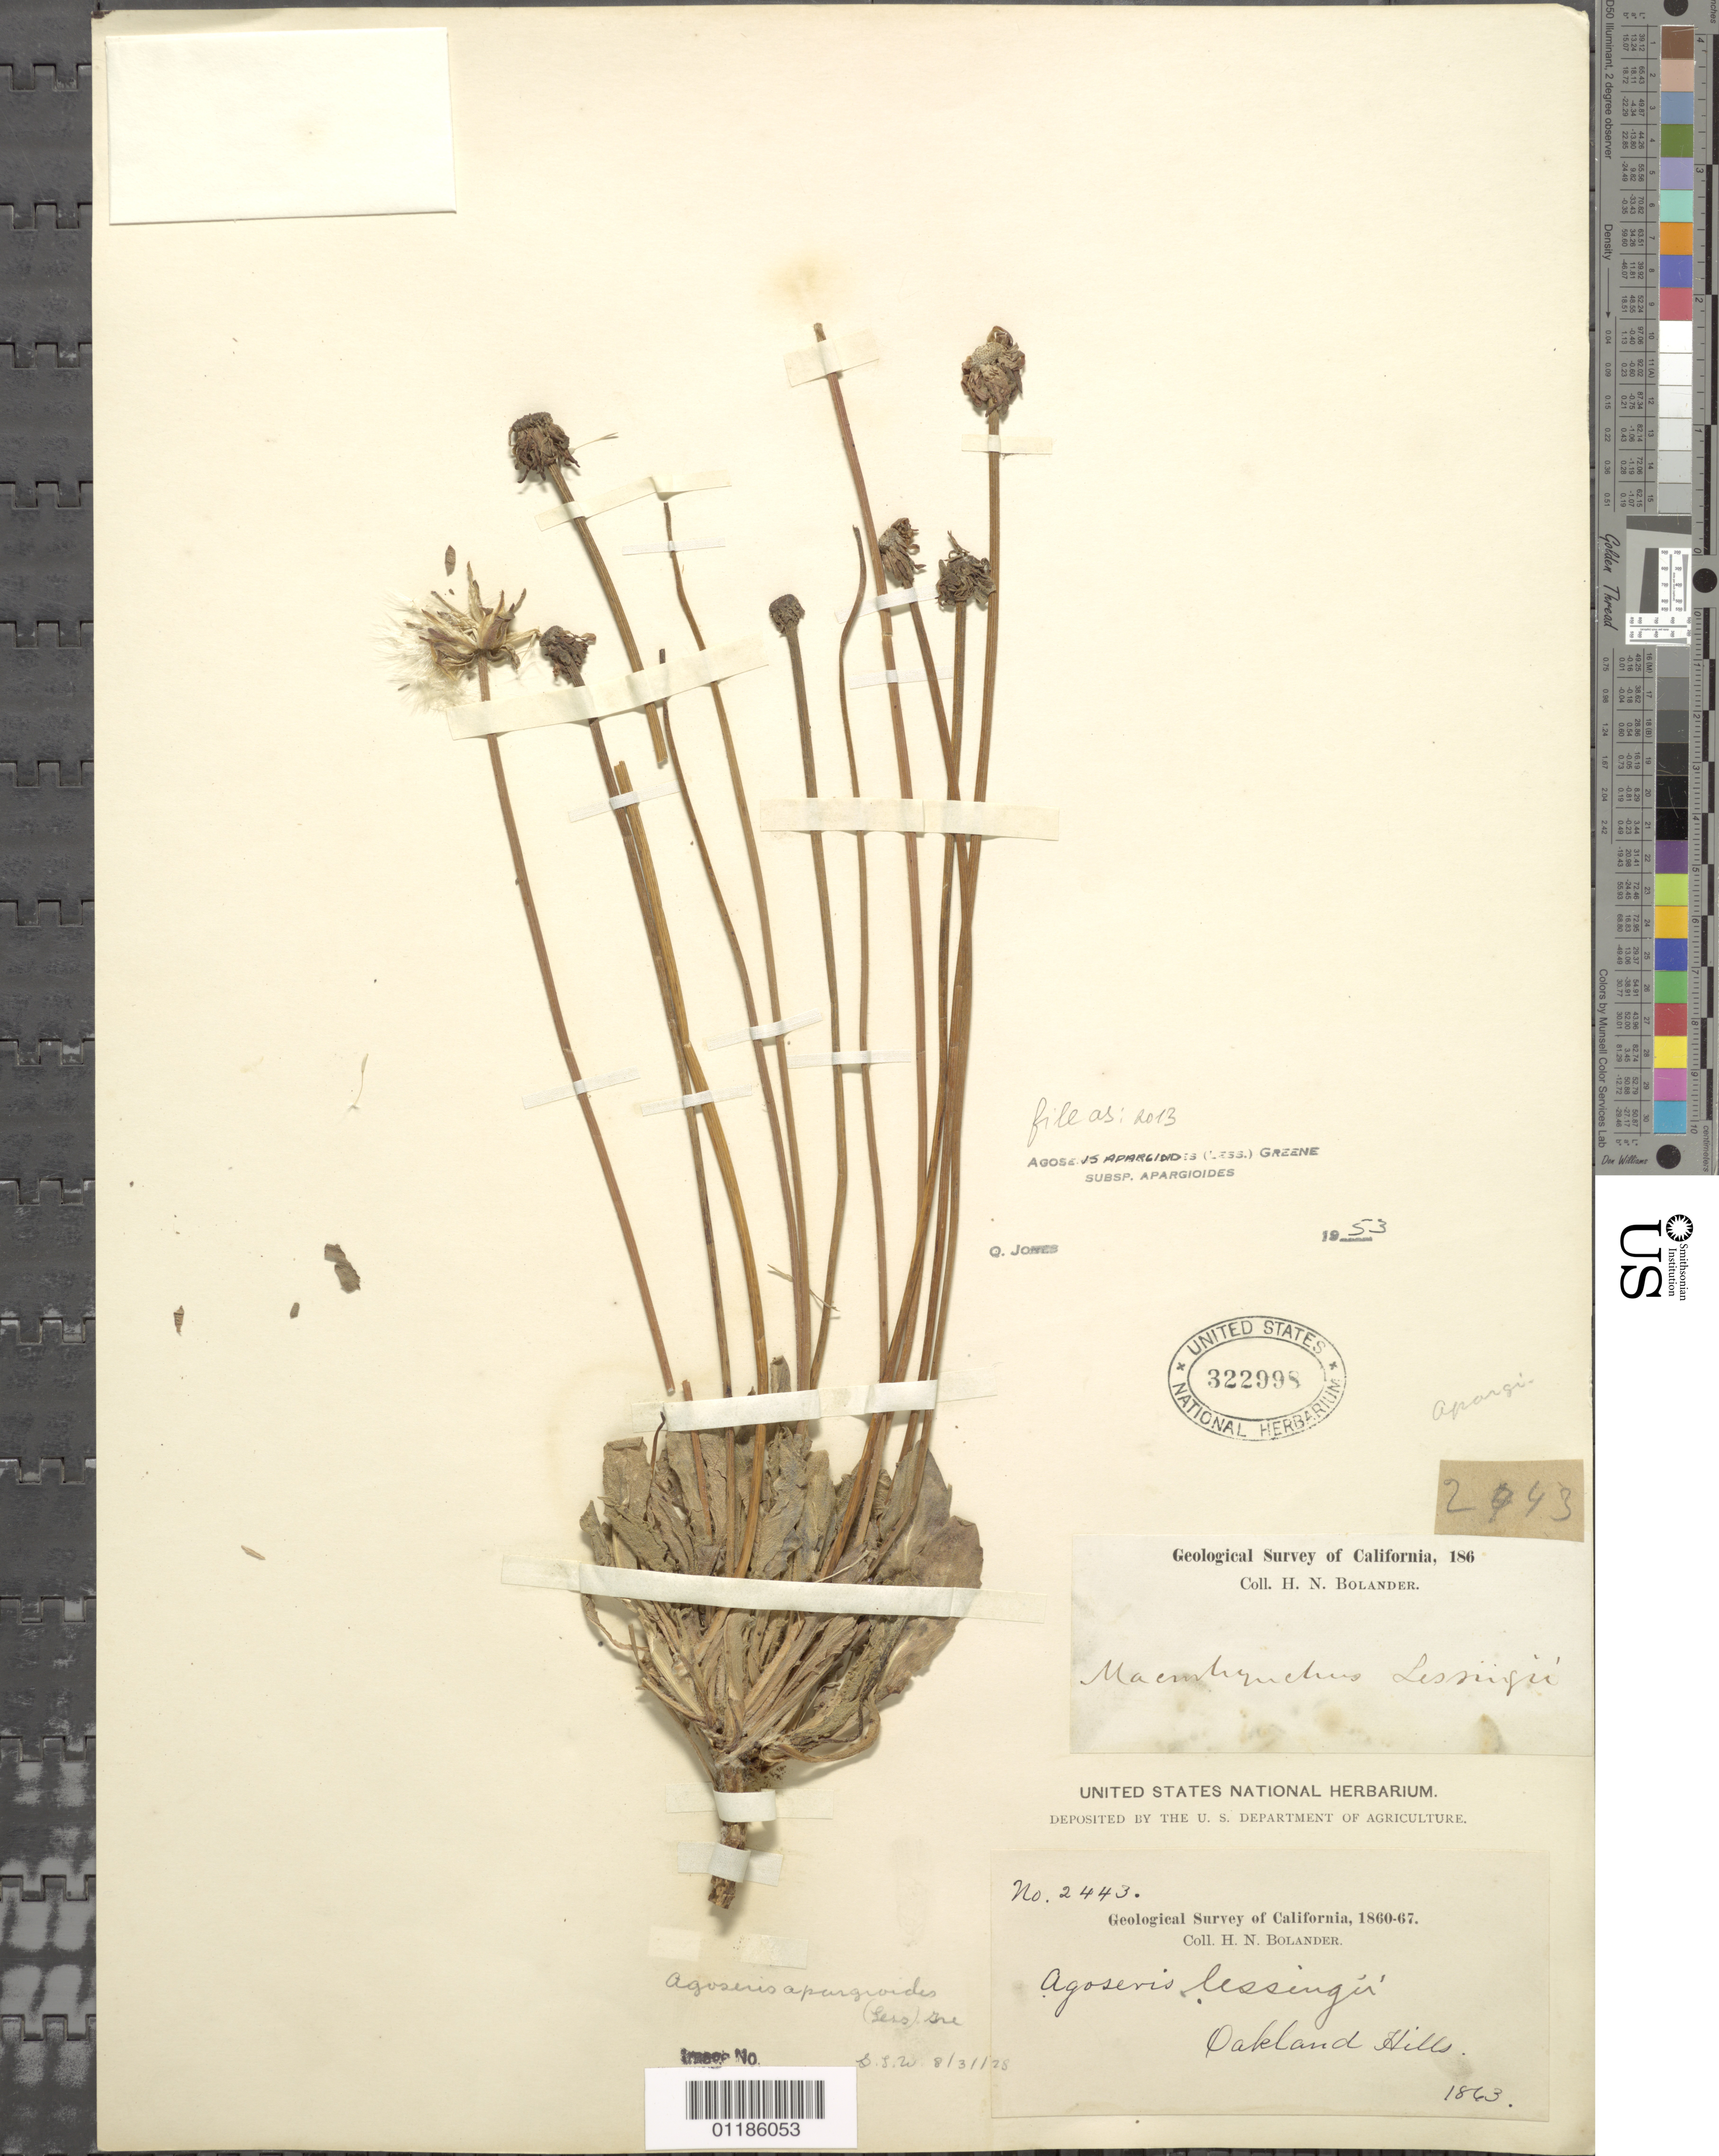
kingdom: Plantae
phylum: Tracheophyta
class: Magnoliopsida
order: Asterales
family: Asteraceae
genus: Agoseris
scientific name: Agoseris apargioides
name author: (Less.) Greene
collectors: H. Bolander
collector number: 2443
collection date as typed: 1863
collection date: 1863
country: United States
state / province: California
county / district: Alameda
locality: Oakland Hills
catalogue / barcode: US 322998